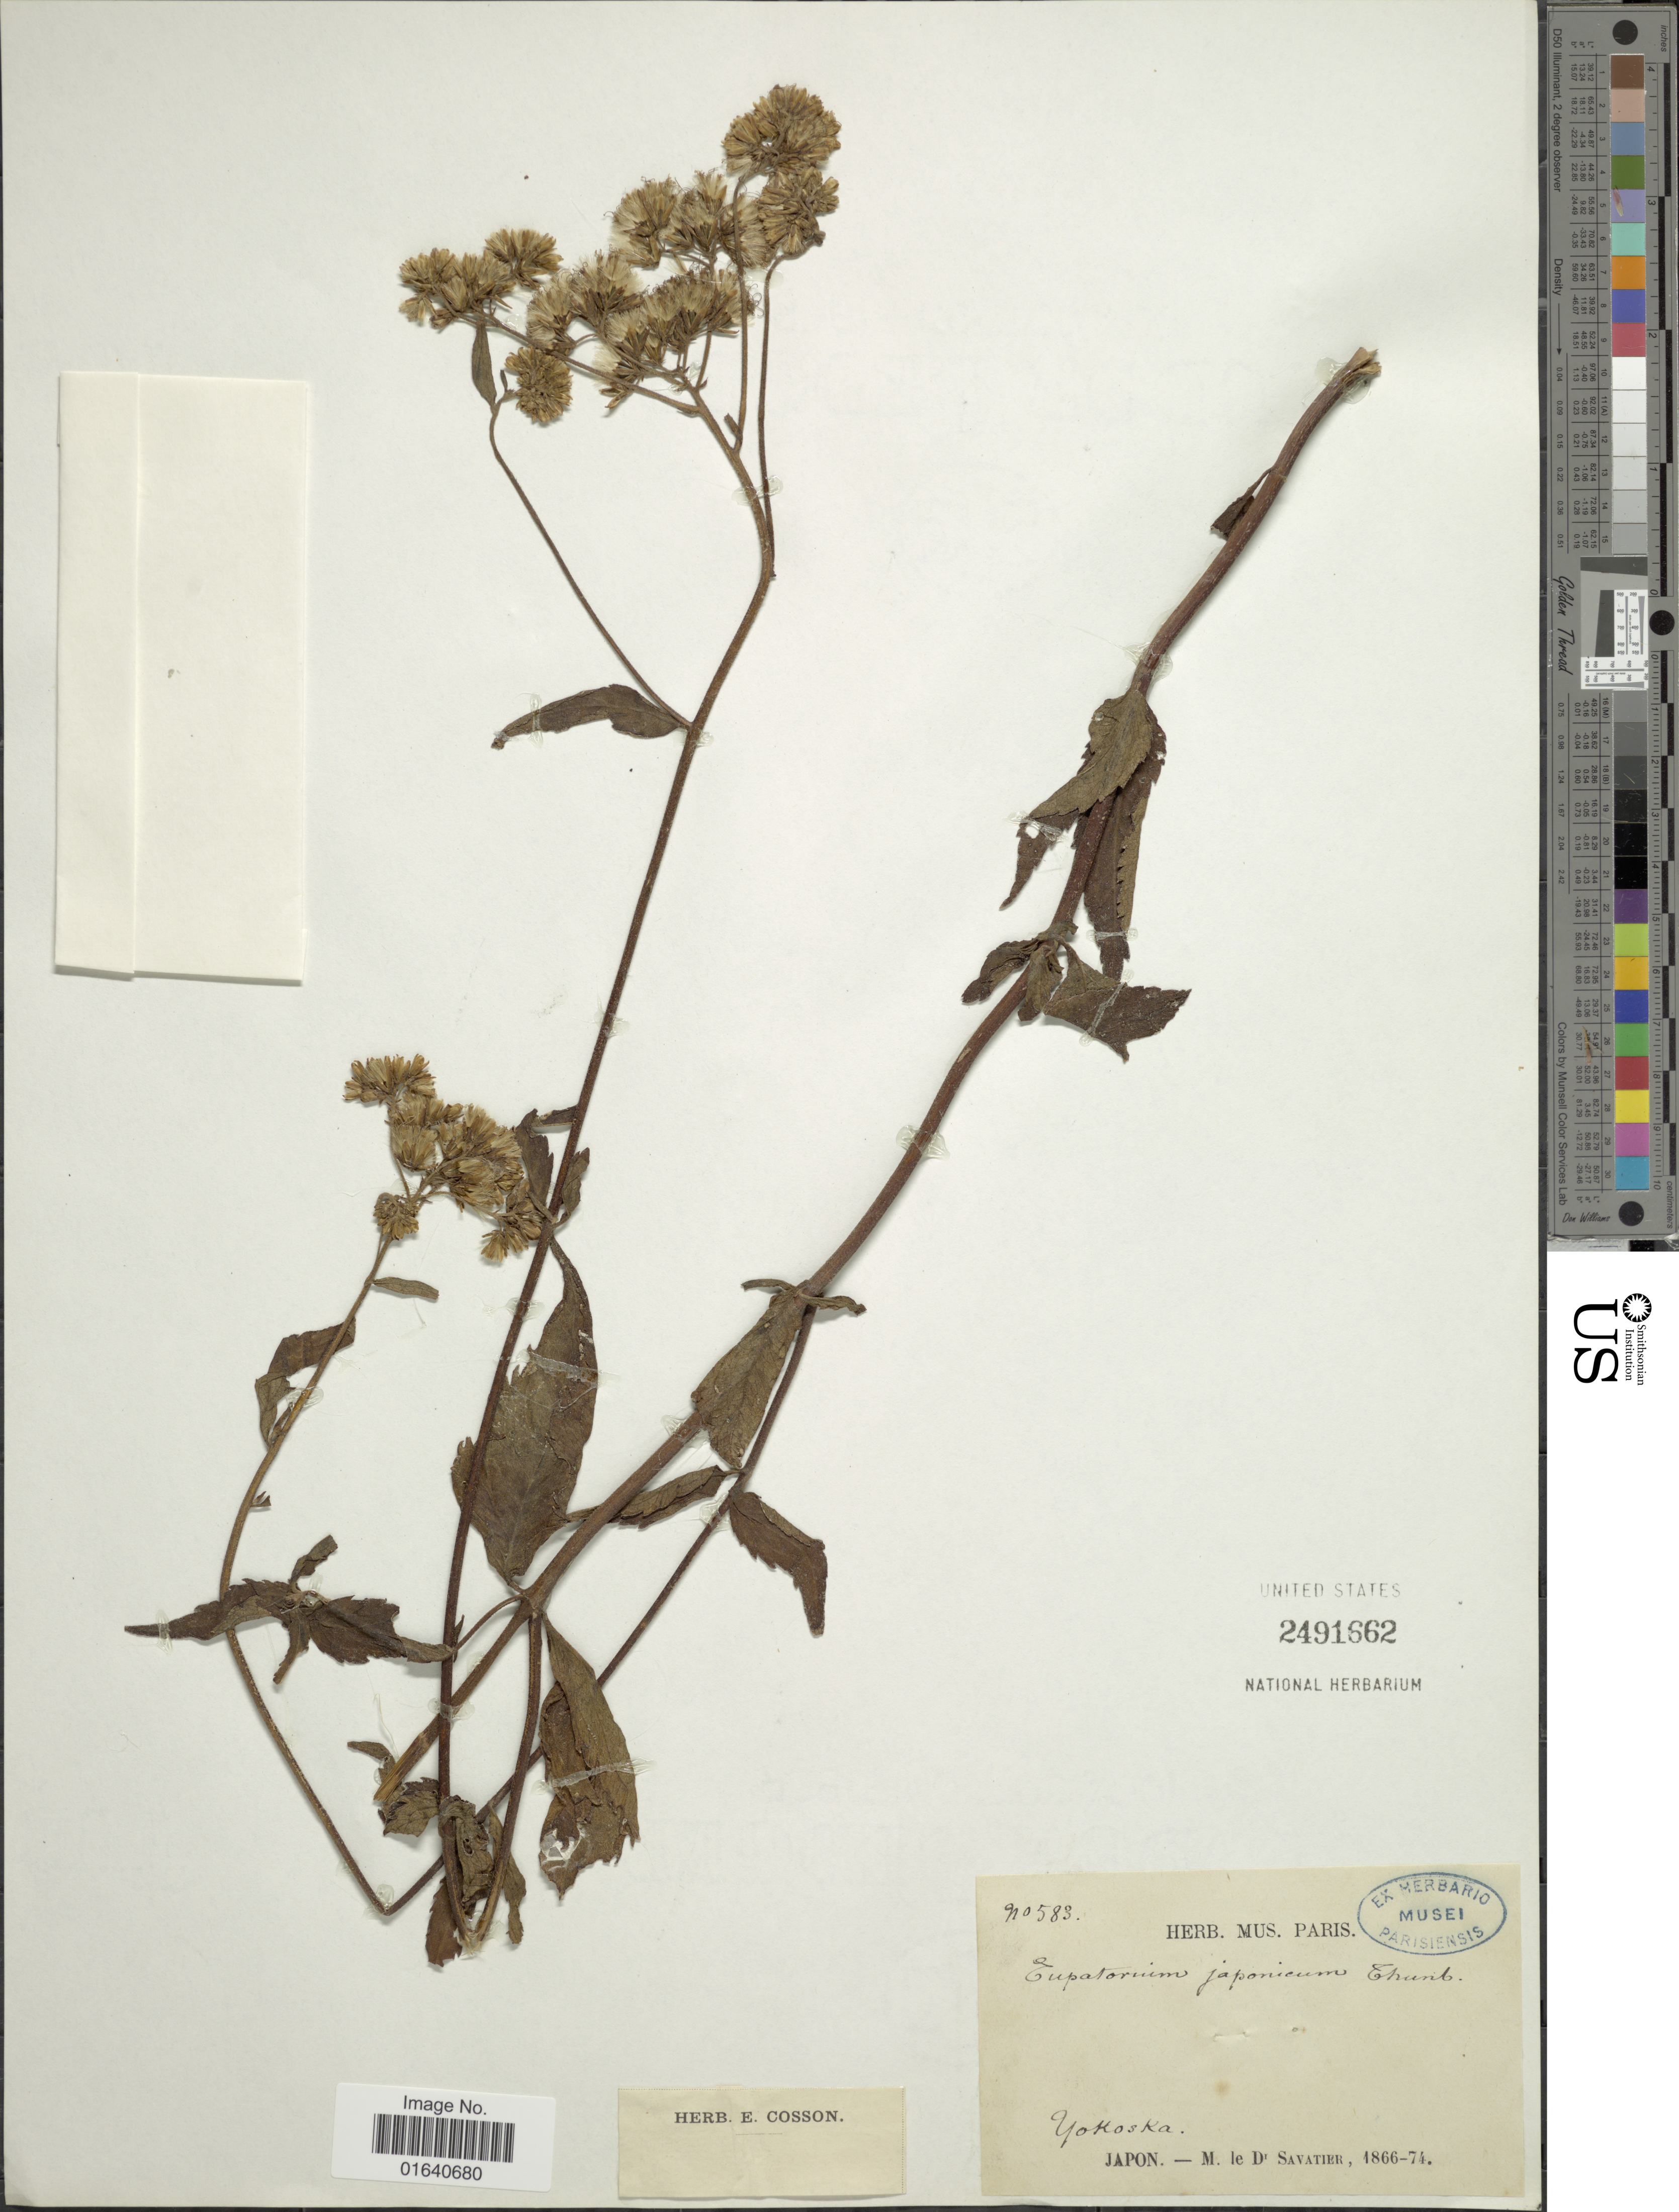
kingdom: Plantae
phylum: Tracheophyta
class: Magnoliopsida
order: Asterales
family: Asteraceae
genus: Eupatorium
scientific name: Eupatorium japonicum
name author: Thunb.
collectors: -. D'savatier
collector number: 583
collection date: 1866/1874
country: Japan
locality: Yokosaka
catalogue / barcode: US 2491662